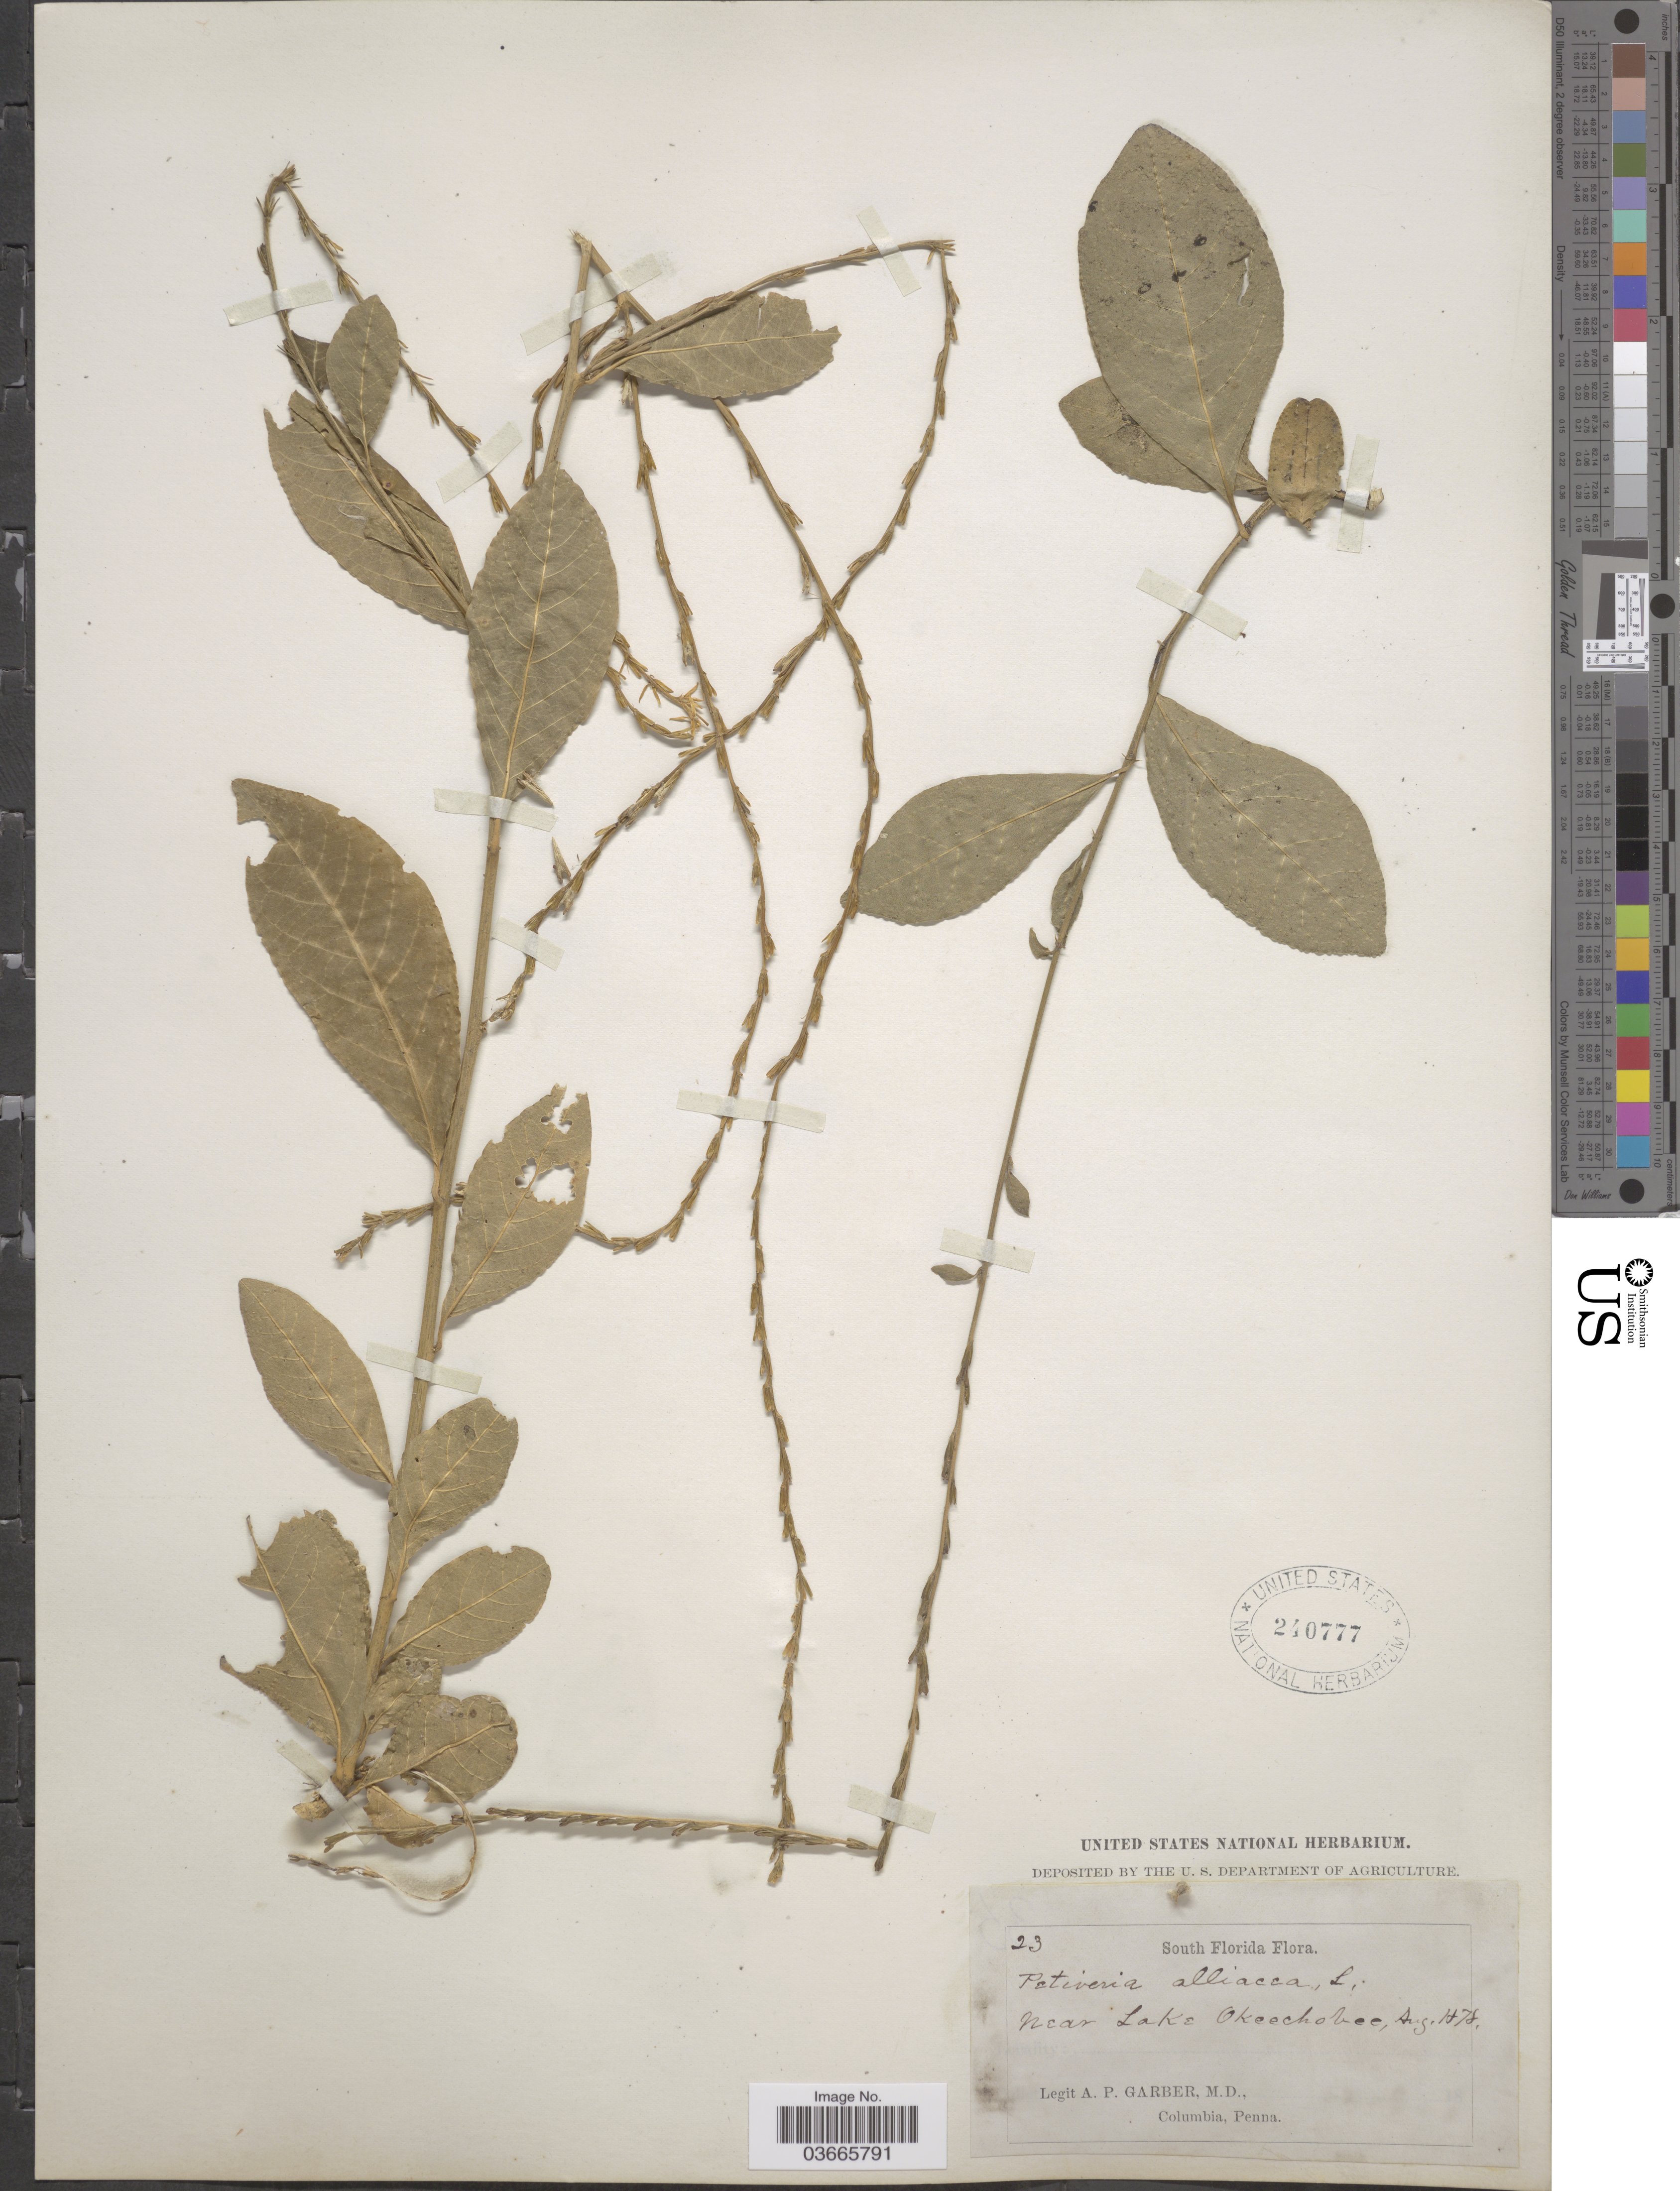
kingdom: Plantae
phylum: Tracheophyta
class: Magnoliopsida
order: Caryophyllales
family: Phytolaccaceae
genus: Petiveria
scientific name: Petiveria alliacea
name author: L.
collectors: A. P. Garber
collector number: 23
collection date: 1878-08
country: United States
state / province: Florida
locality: South Florida. Near Lake Okeechobee.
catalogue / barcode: US 240777